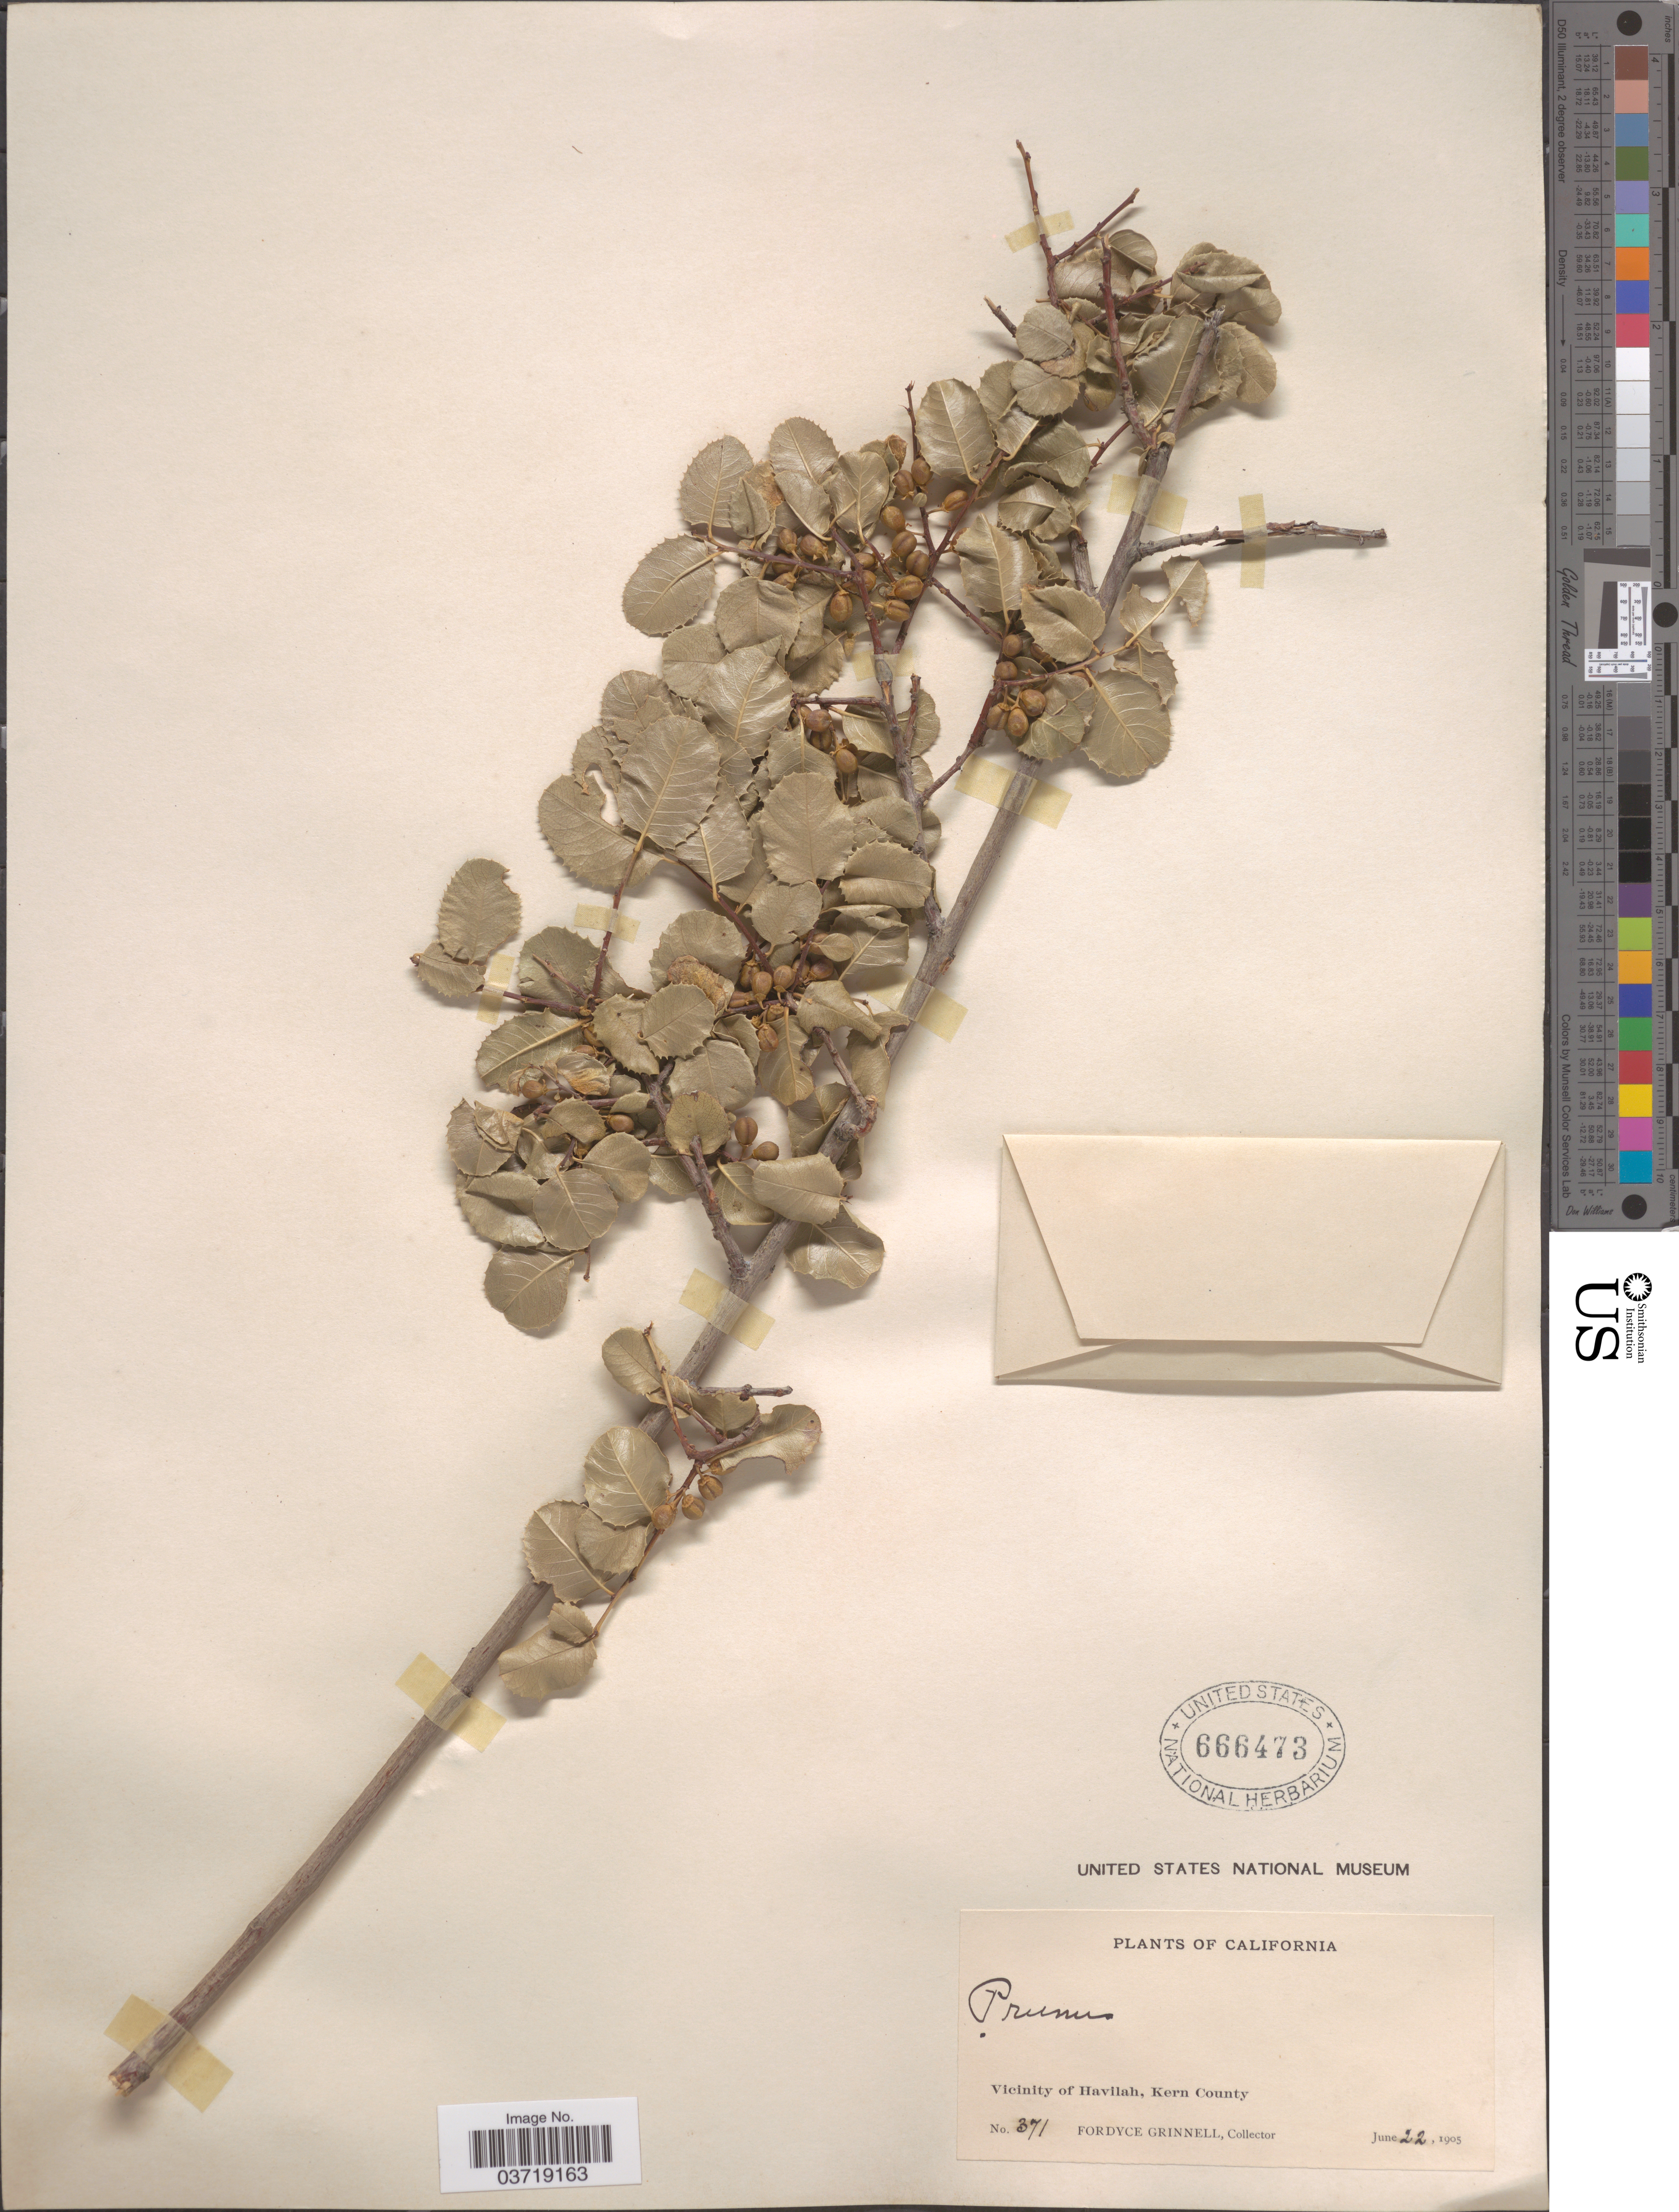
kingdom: Plantae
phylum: Tracheophyta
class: Magnoliopsida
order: Rosales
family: Rosaceae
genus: Prunus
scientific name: Prunus ilicifolia var. ilicifolia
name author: (Nutt. ex Hook. & Arn.) D. Dietr.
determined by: Strong, Mark T., (BOT), Smithsonian Institution - National Museum of Natural History (UNITED STATES)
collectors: F. Grinnell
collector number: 371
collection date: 1905-06-22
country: United States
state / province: California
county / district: Kern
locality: Vicinity of Havilah, Kern County.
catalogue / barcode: US 666473